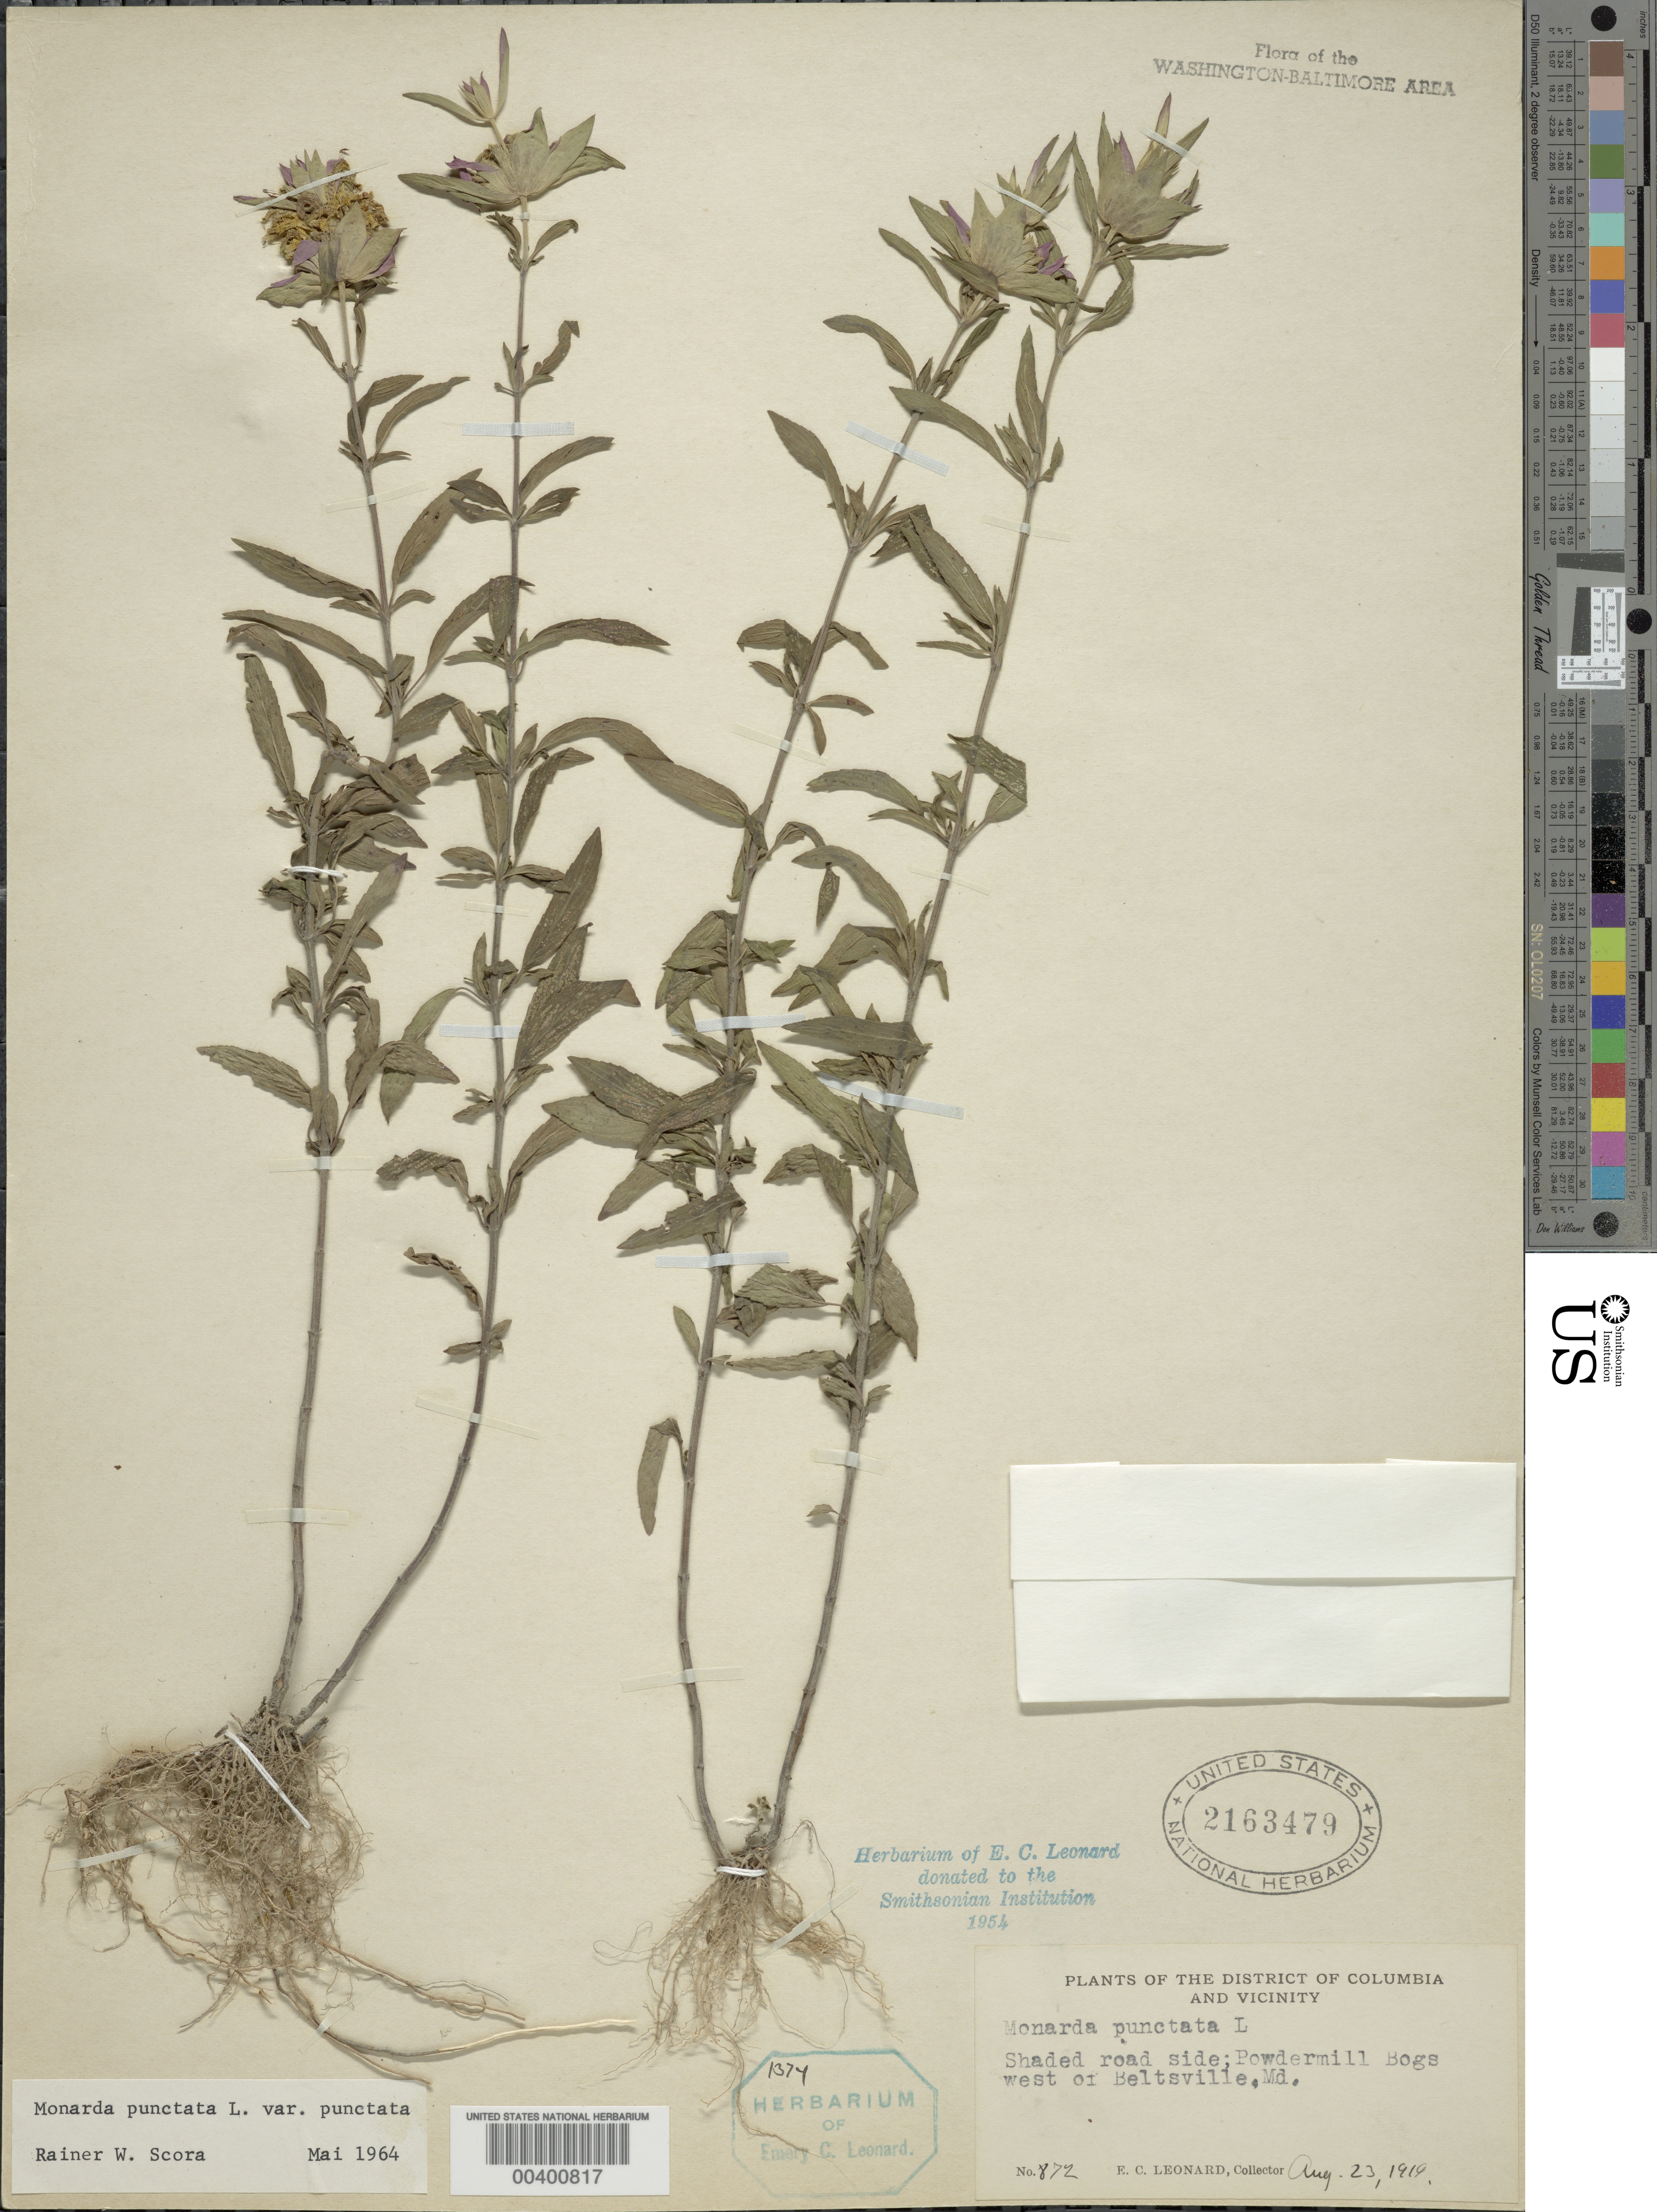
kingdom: Plantae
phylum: Tracheophyta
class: Magnoliopsida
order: Lamiales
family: Lamiaceae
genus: Monarda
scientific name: Monarda punctata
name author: L.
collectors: E. C. Leonard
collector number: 872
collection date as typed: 23 Aug 1919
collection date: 1919-08-23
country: United States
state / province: Maryland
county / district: Prince George's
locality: Powdermill Bogs, west of Beltsville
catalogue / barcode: US 2163479